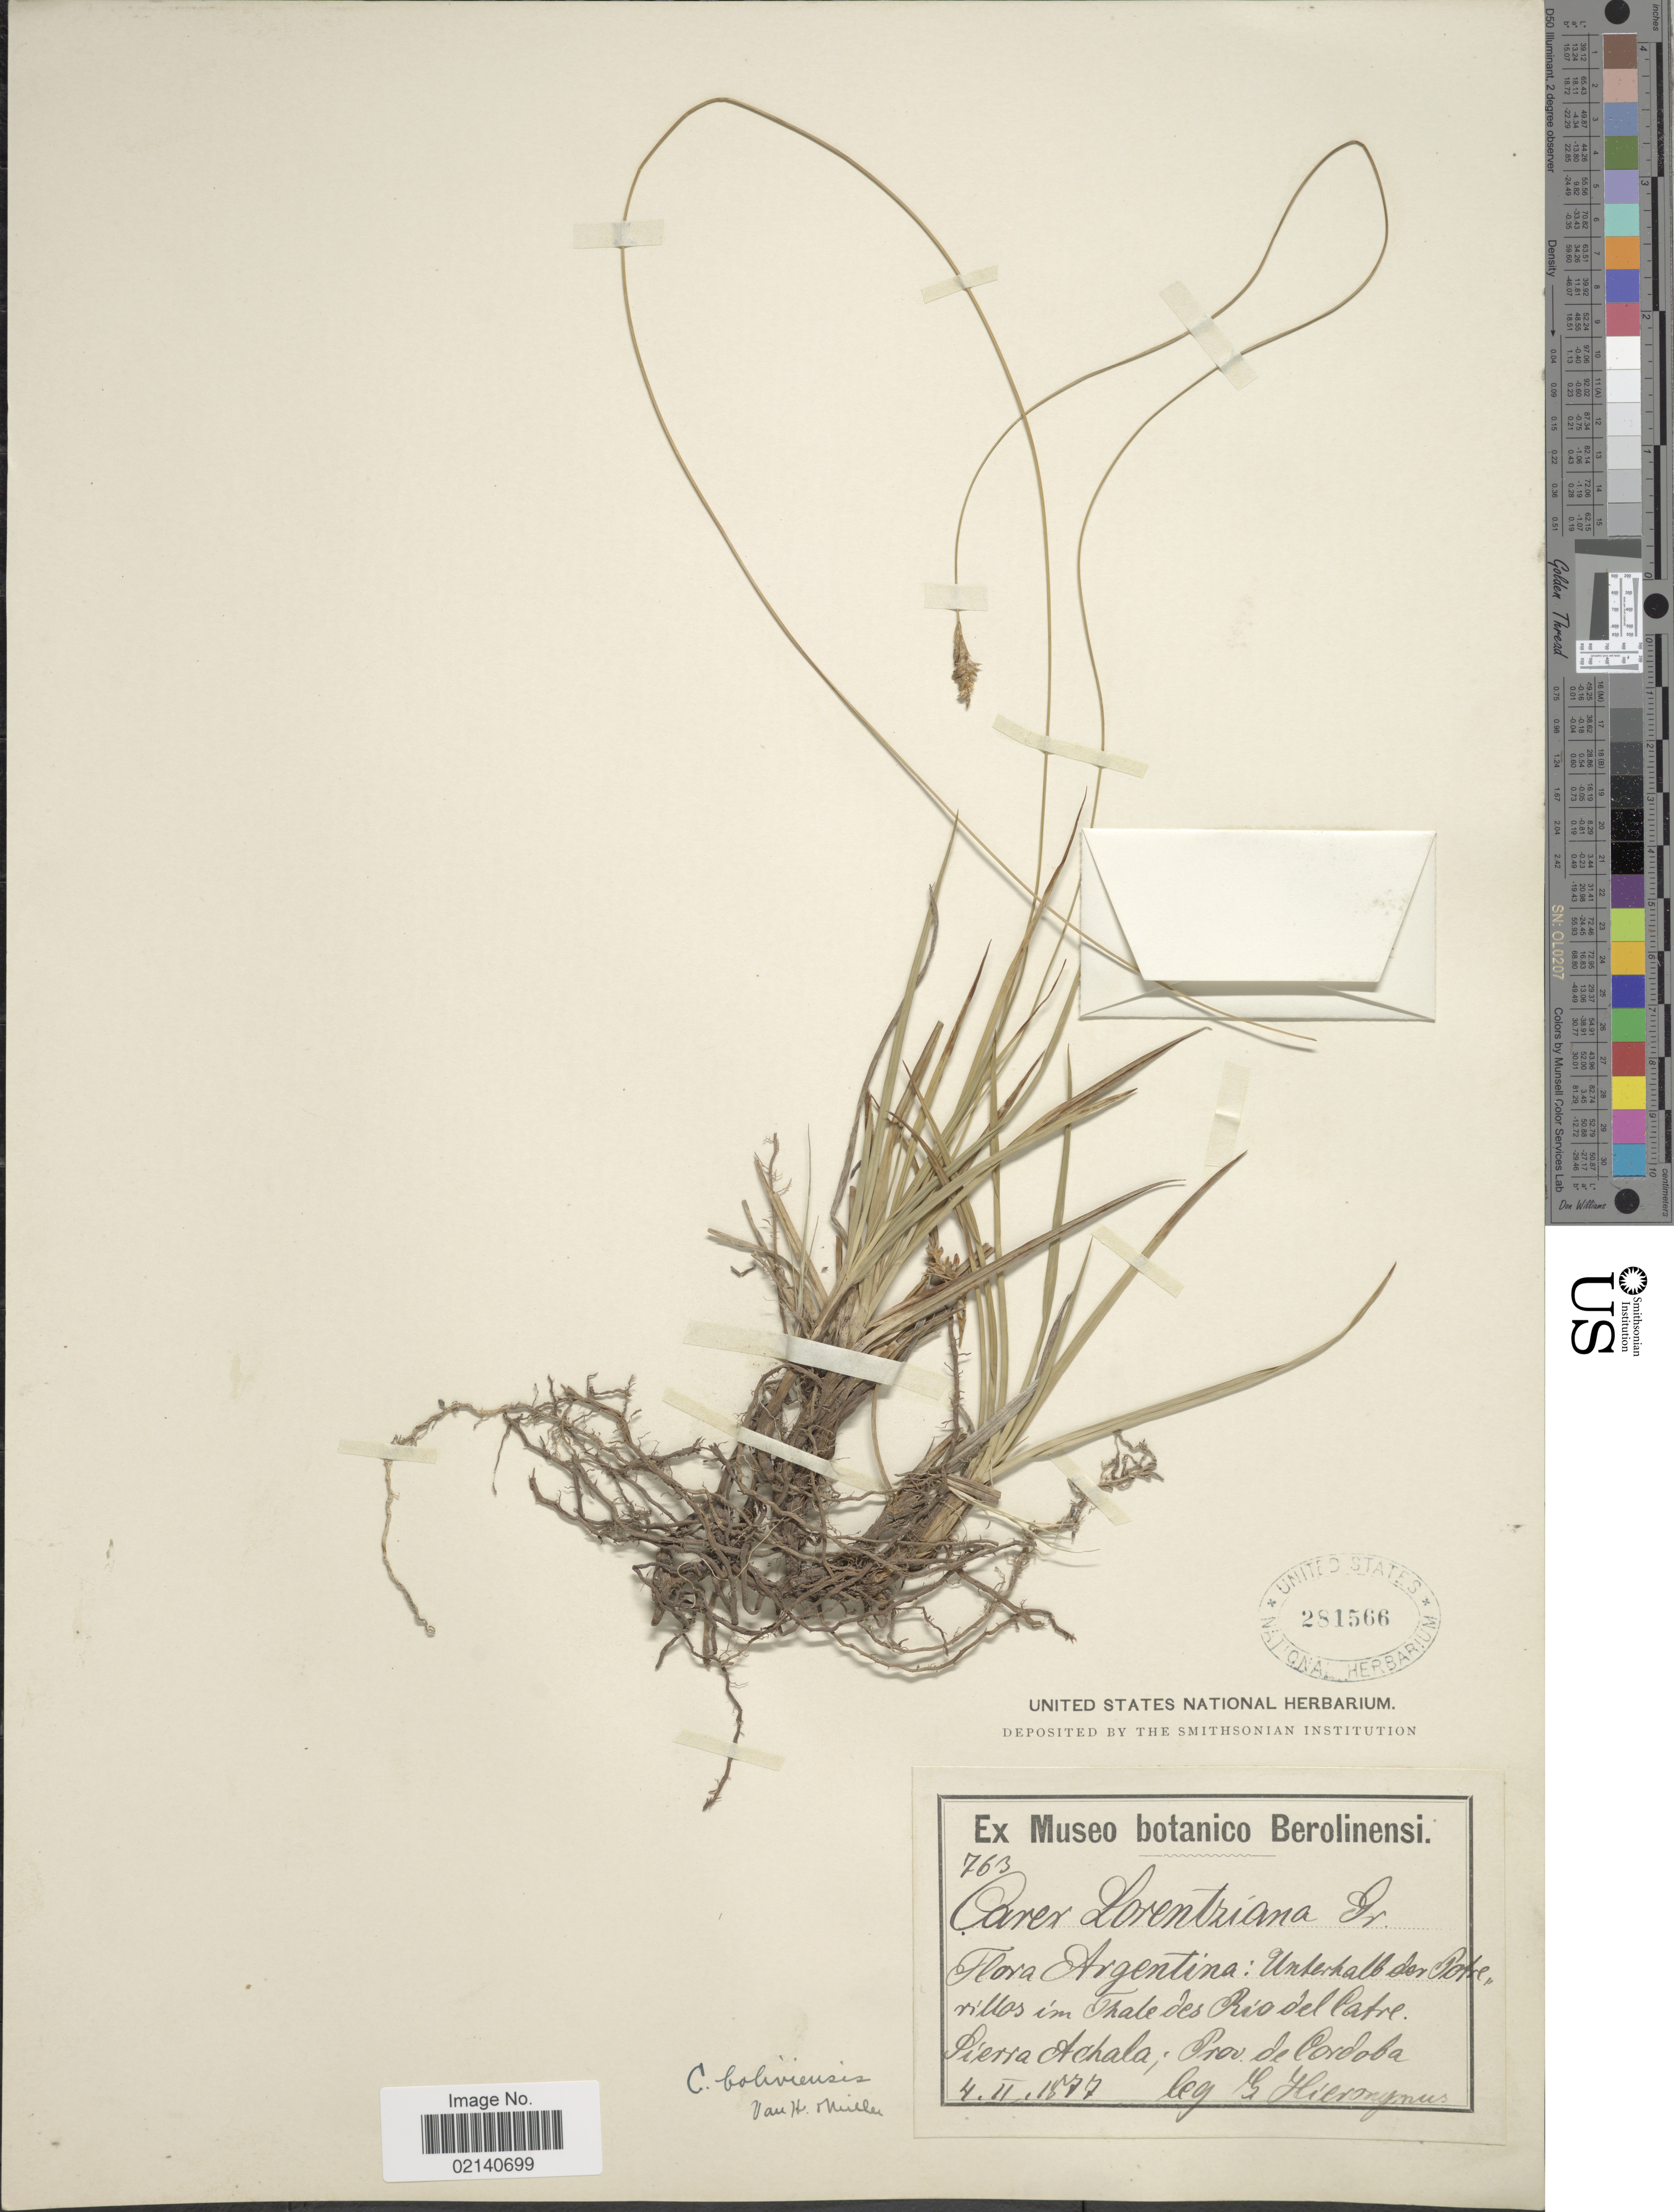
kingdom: Plantae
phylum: Tracheophyta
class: Liliopsida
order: Poales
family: Cyperaceae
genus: Carex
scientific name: Carex boliviensis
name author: Van Heurck & Müll. Arg.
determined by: Jimnéz-Mejias, Pedro, (UPOS), Universidad Pablo de Olavide (SPAIN)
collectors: G. H. Hieronymus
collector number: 763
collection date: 1877-02-04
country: Argentina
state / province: Cordoba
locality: Unterhalb der Potre, villas im Shale des Rio del Catre. Sierra Achala.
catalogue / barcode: US 281566